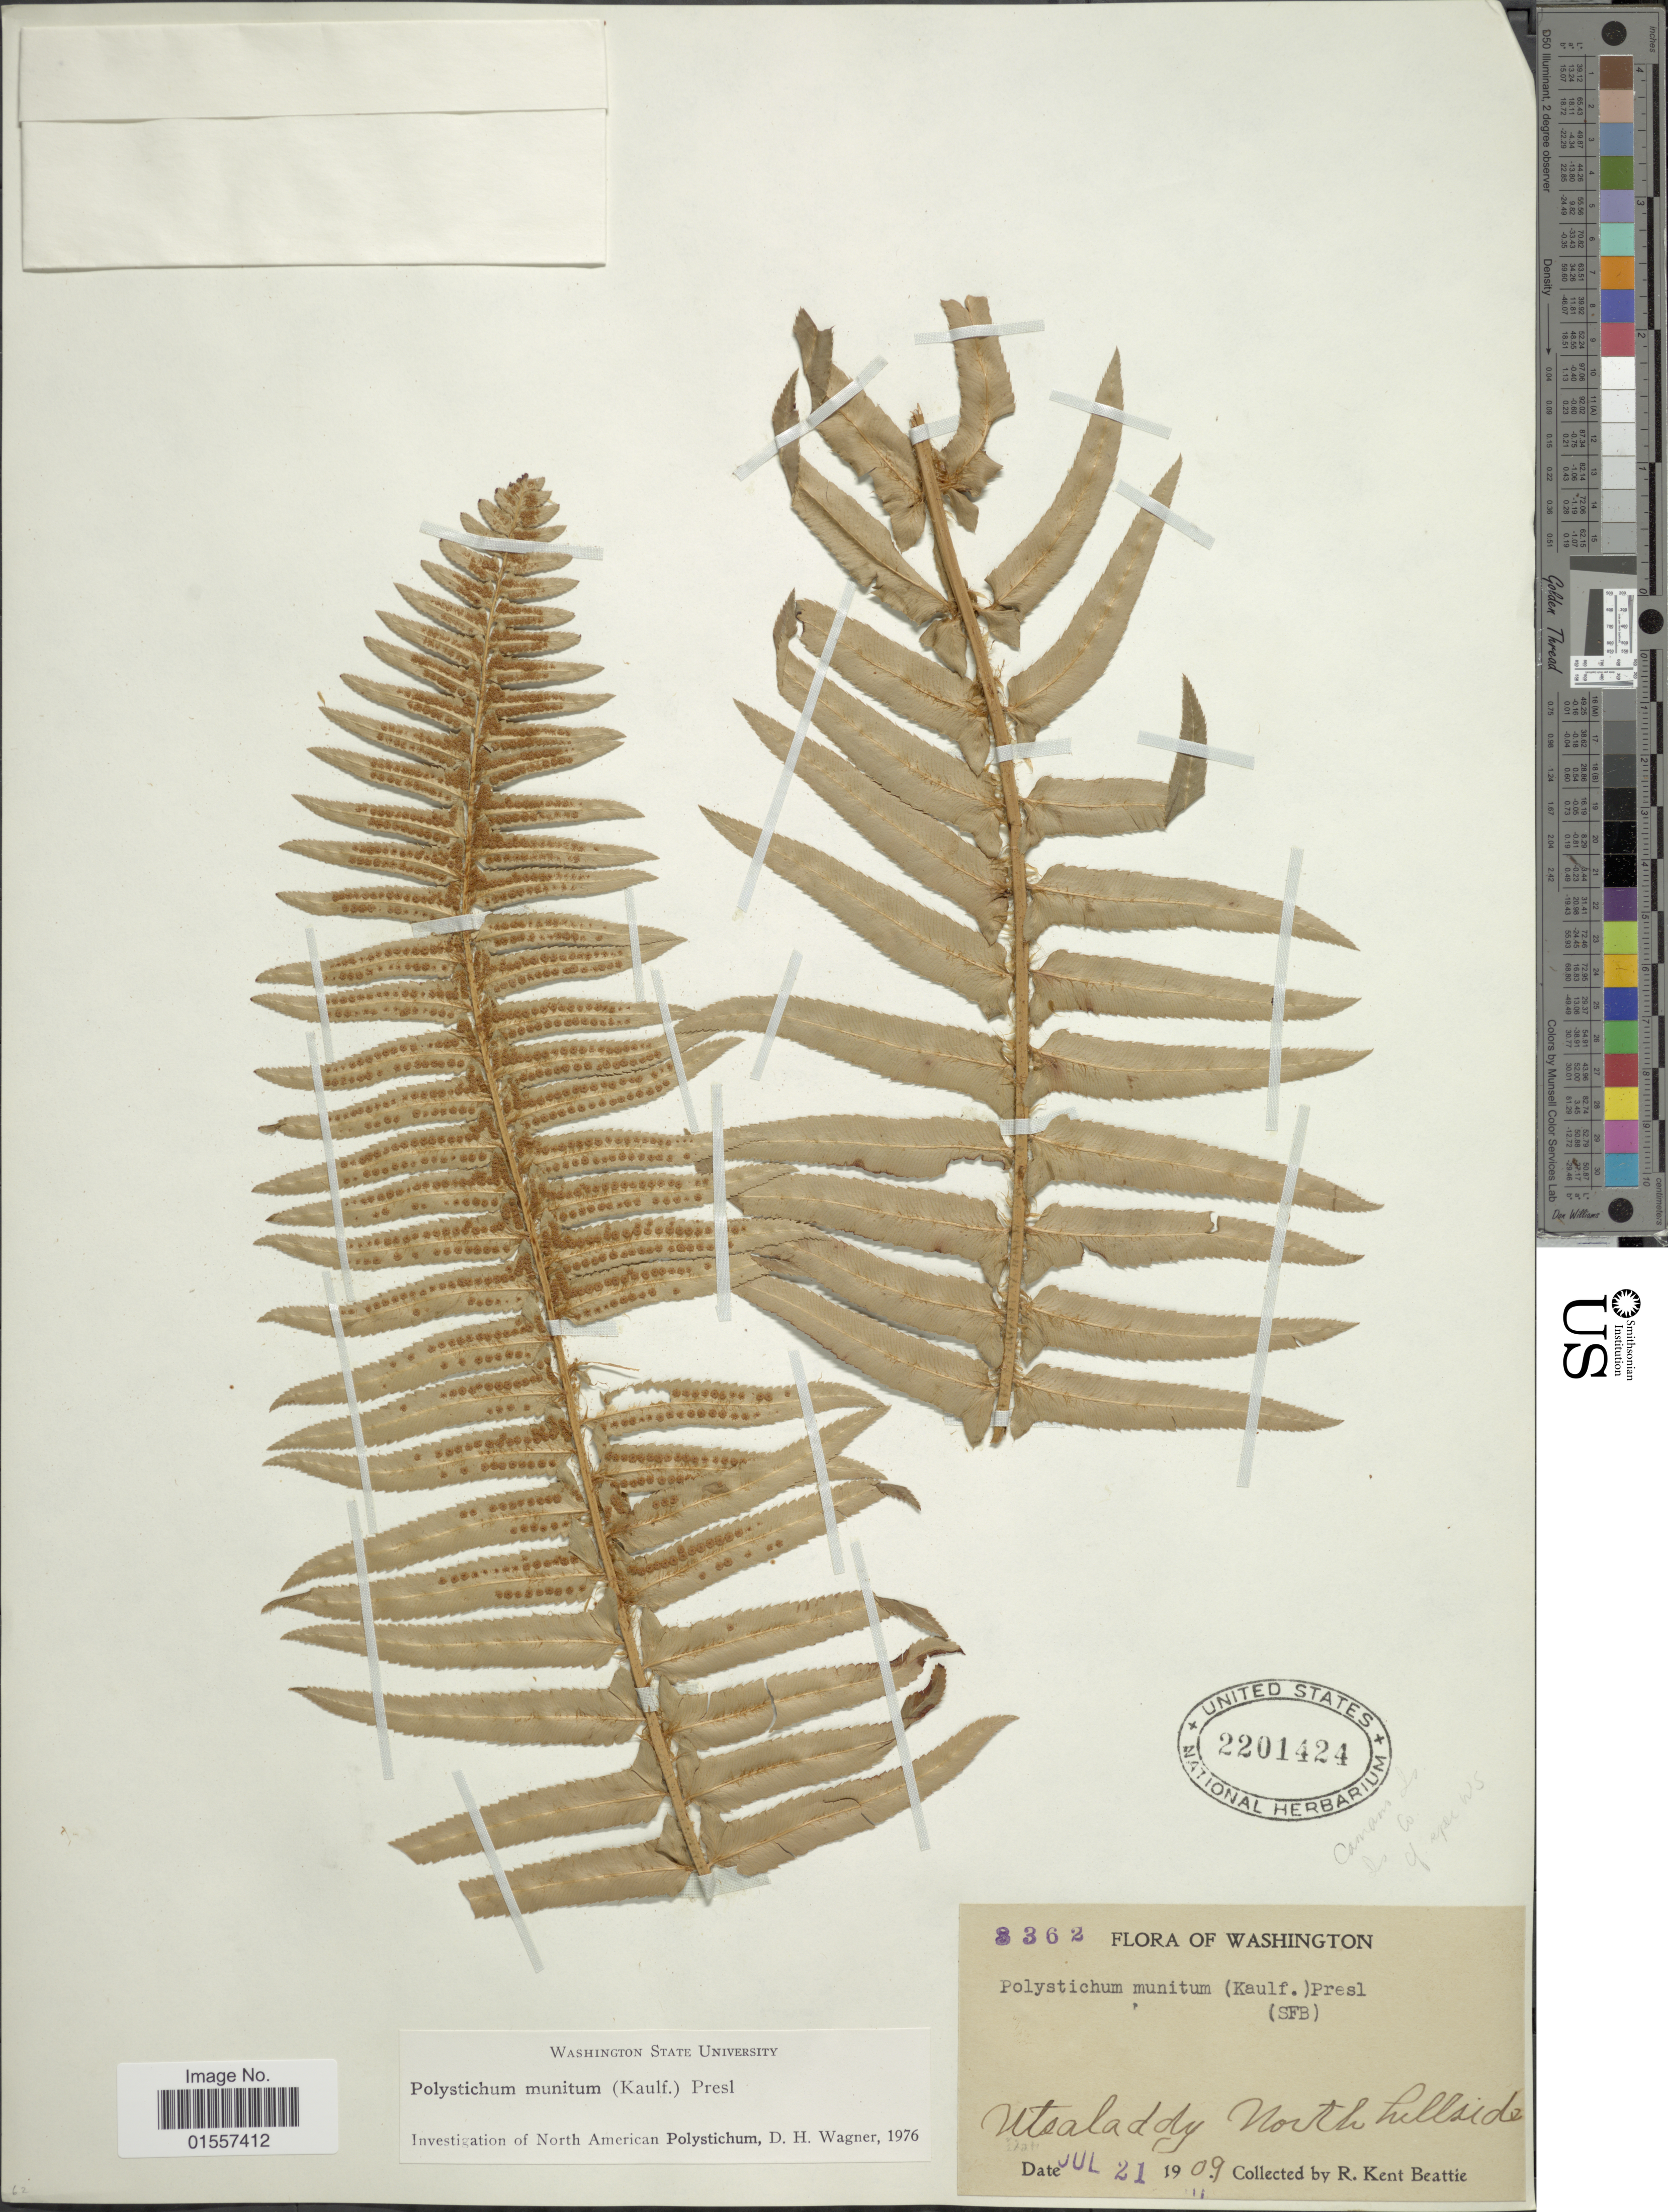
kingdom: Plantae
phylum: Tracheophyta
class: Polypodiopsida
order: Polypodiales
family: Dryopteridaceae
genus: Polystichum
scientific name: Polystichum munitum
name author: (Kaulf.) C. Presl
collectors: R. K. Beattie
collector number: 8362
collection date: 1909-07-21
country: United States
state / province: Washington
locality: Washington, Utsaladdy North hillside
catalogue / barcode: US 2201424